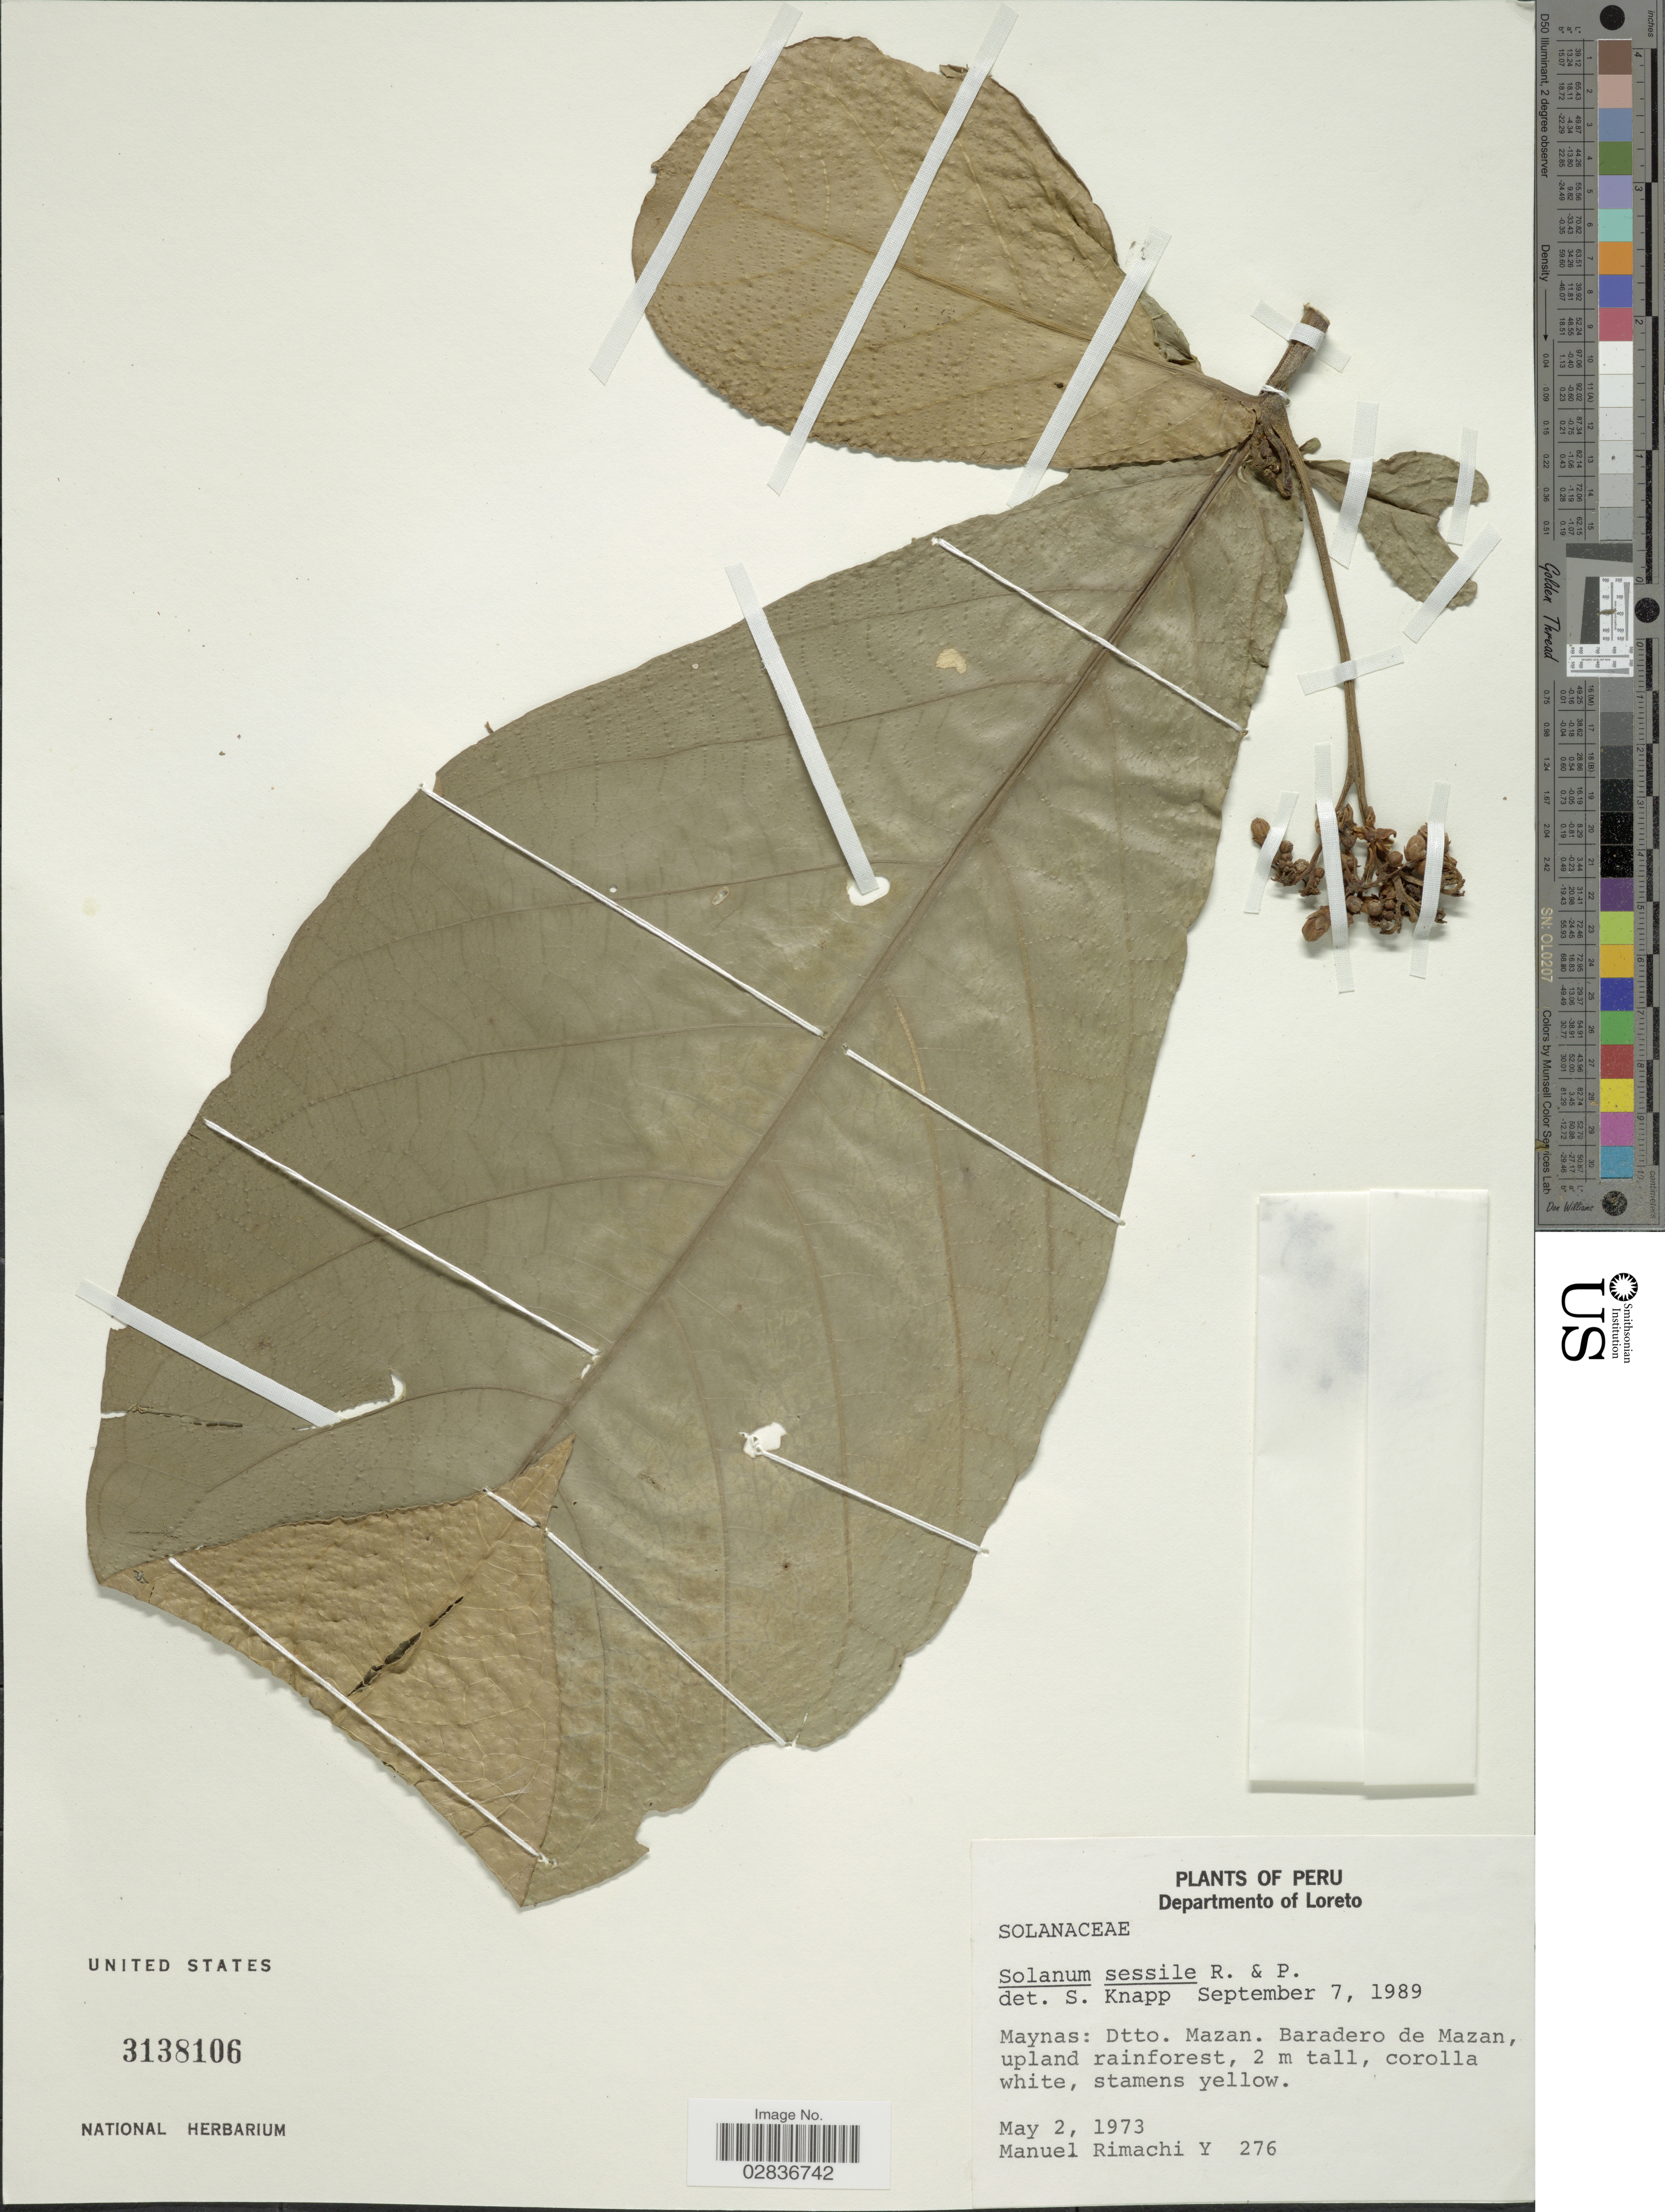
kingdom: Plantae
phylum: Tracheophyta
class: Magnoliopsida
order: Solanales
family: Solanaceae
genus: Solanum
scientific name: Solanum sessile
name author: Ruiz & Pav.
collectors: M. Rimachi Y.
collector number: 276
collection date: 1973-05-02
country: Peru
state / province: Loreto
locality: Departmento of Loreto. Maynas: Dtto. Mazan. Baradero de Mazan.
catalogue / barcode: US 3138106